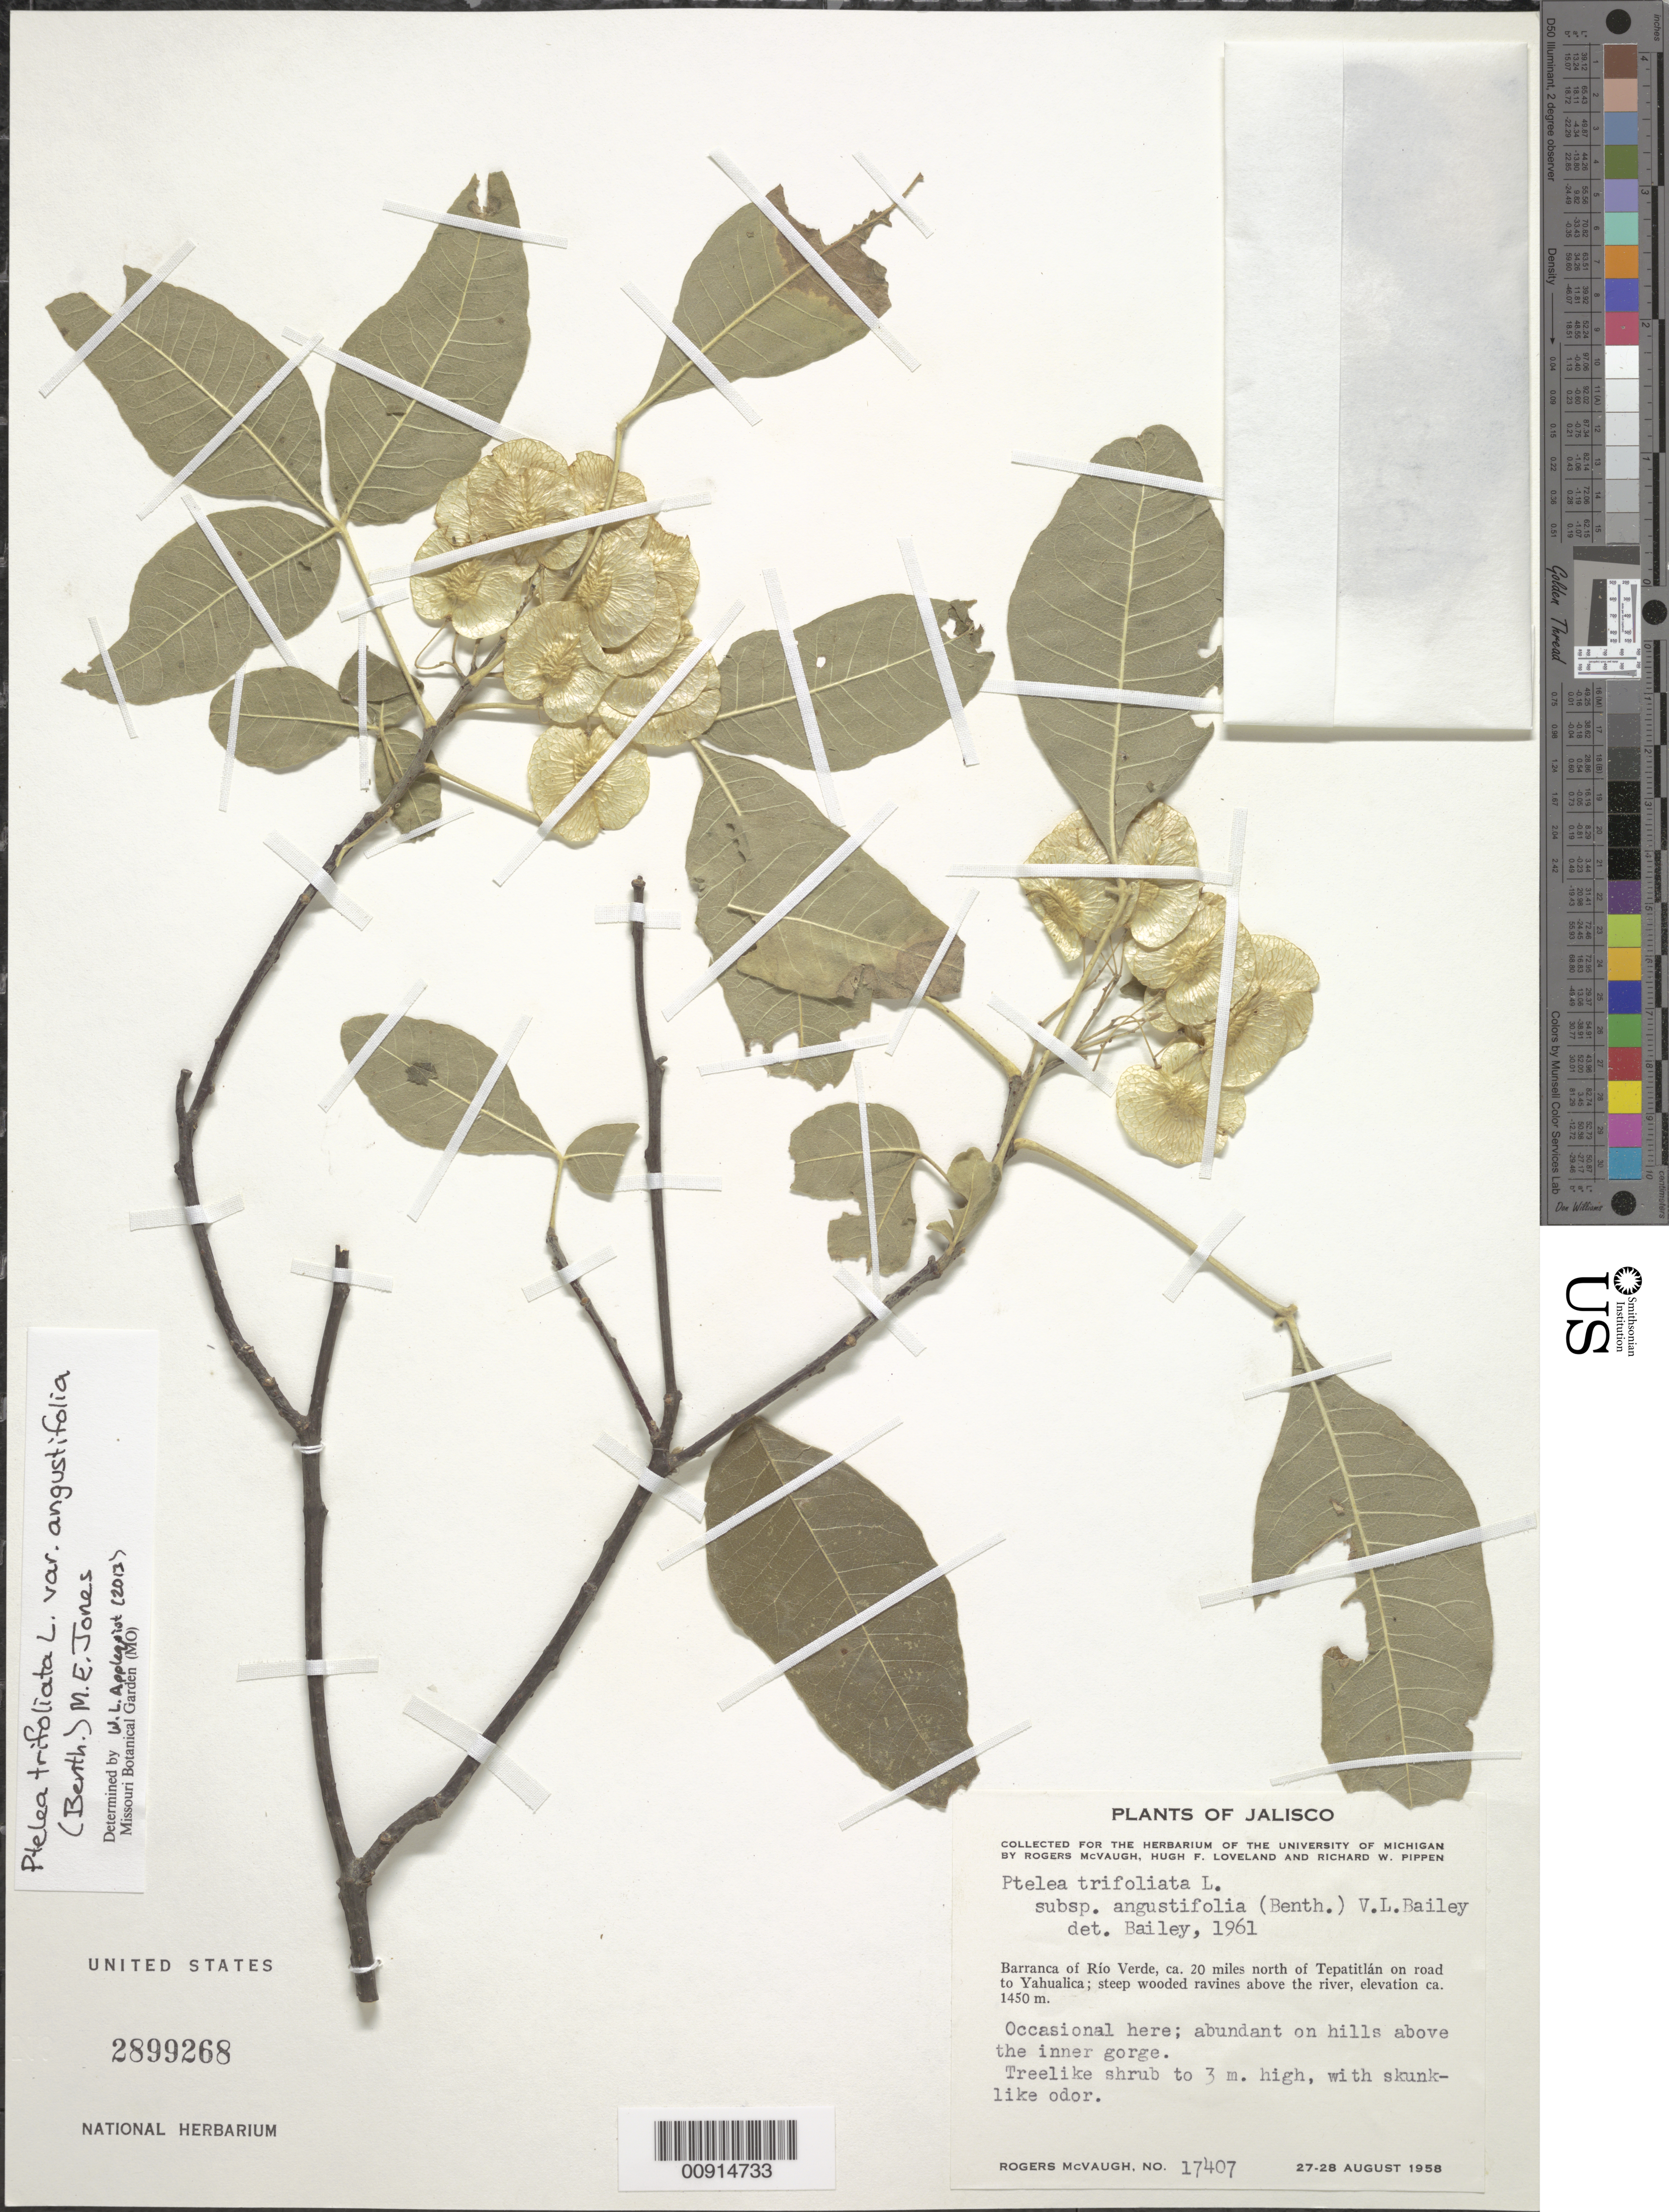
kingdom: Plantae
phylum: Tracheophyta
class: Magnoliopsida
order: Sapindales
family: Rutaceae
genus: Ptelea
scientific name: Ptelea trifoliata subsp. angustifolia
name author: (Benth.) V. L. Bailey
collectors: R. McVaugh, H. Loveland & R. W. Pippen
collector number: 17407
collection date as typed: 27 Aug 1958 to 28 Aug 1958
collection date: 1958-08-27/1958-08-28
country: Mexico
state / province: Jalisco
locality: Jalisco: Barranca of Río Verde, ca. 20 miles north of Tepatitlán on road to Yahualica.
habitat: Steep wooded ravines above the river. Occasional here; abundant on hills above the inner gorge.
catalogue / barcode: US 2899268